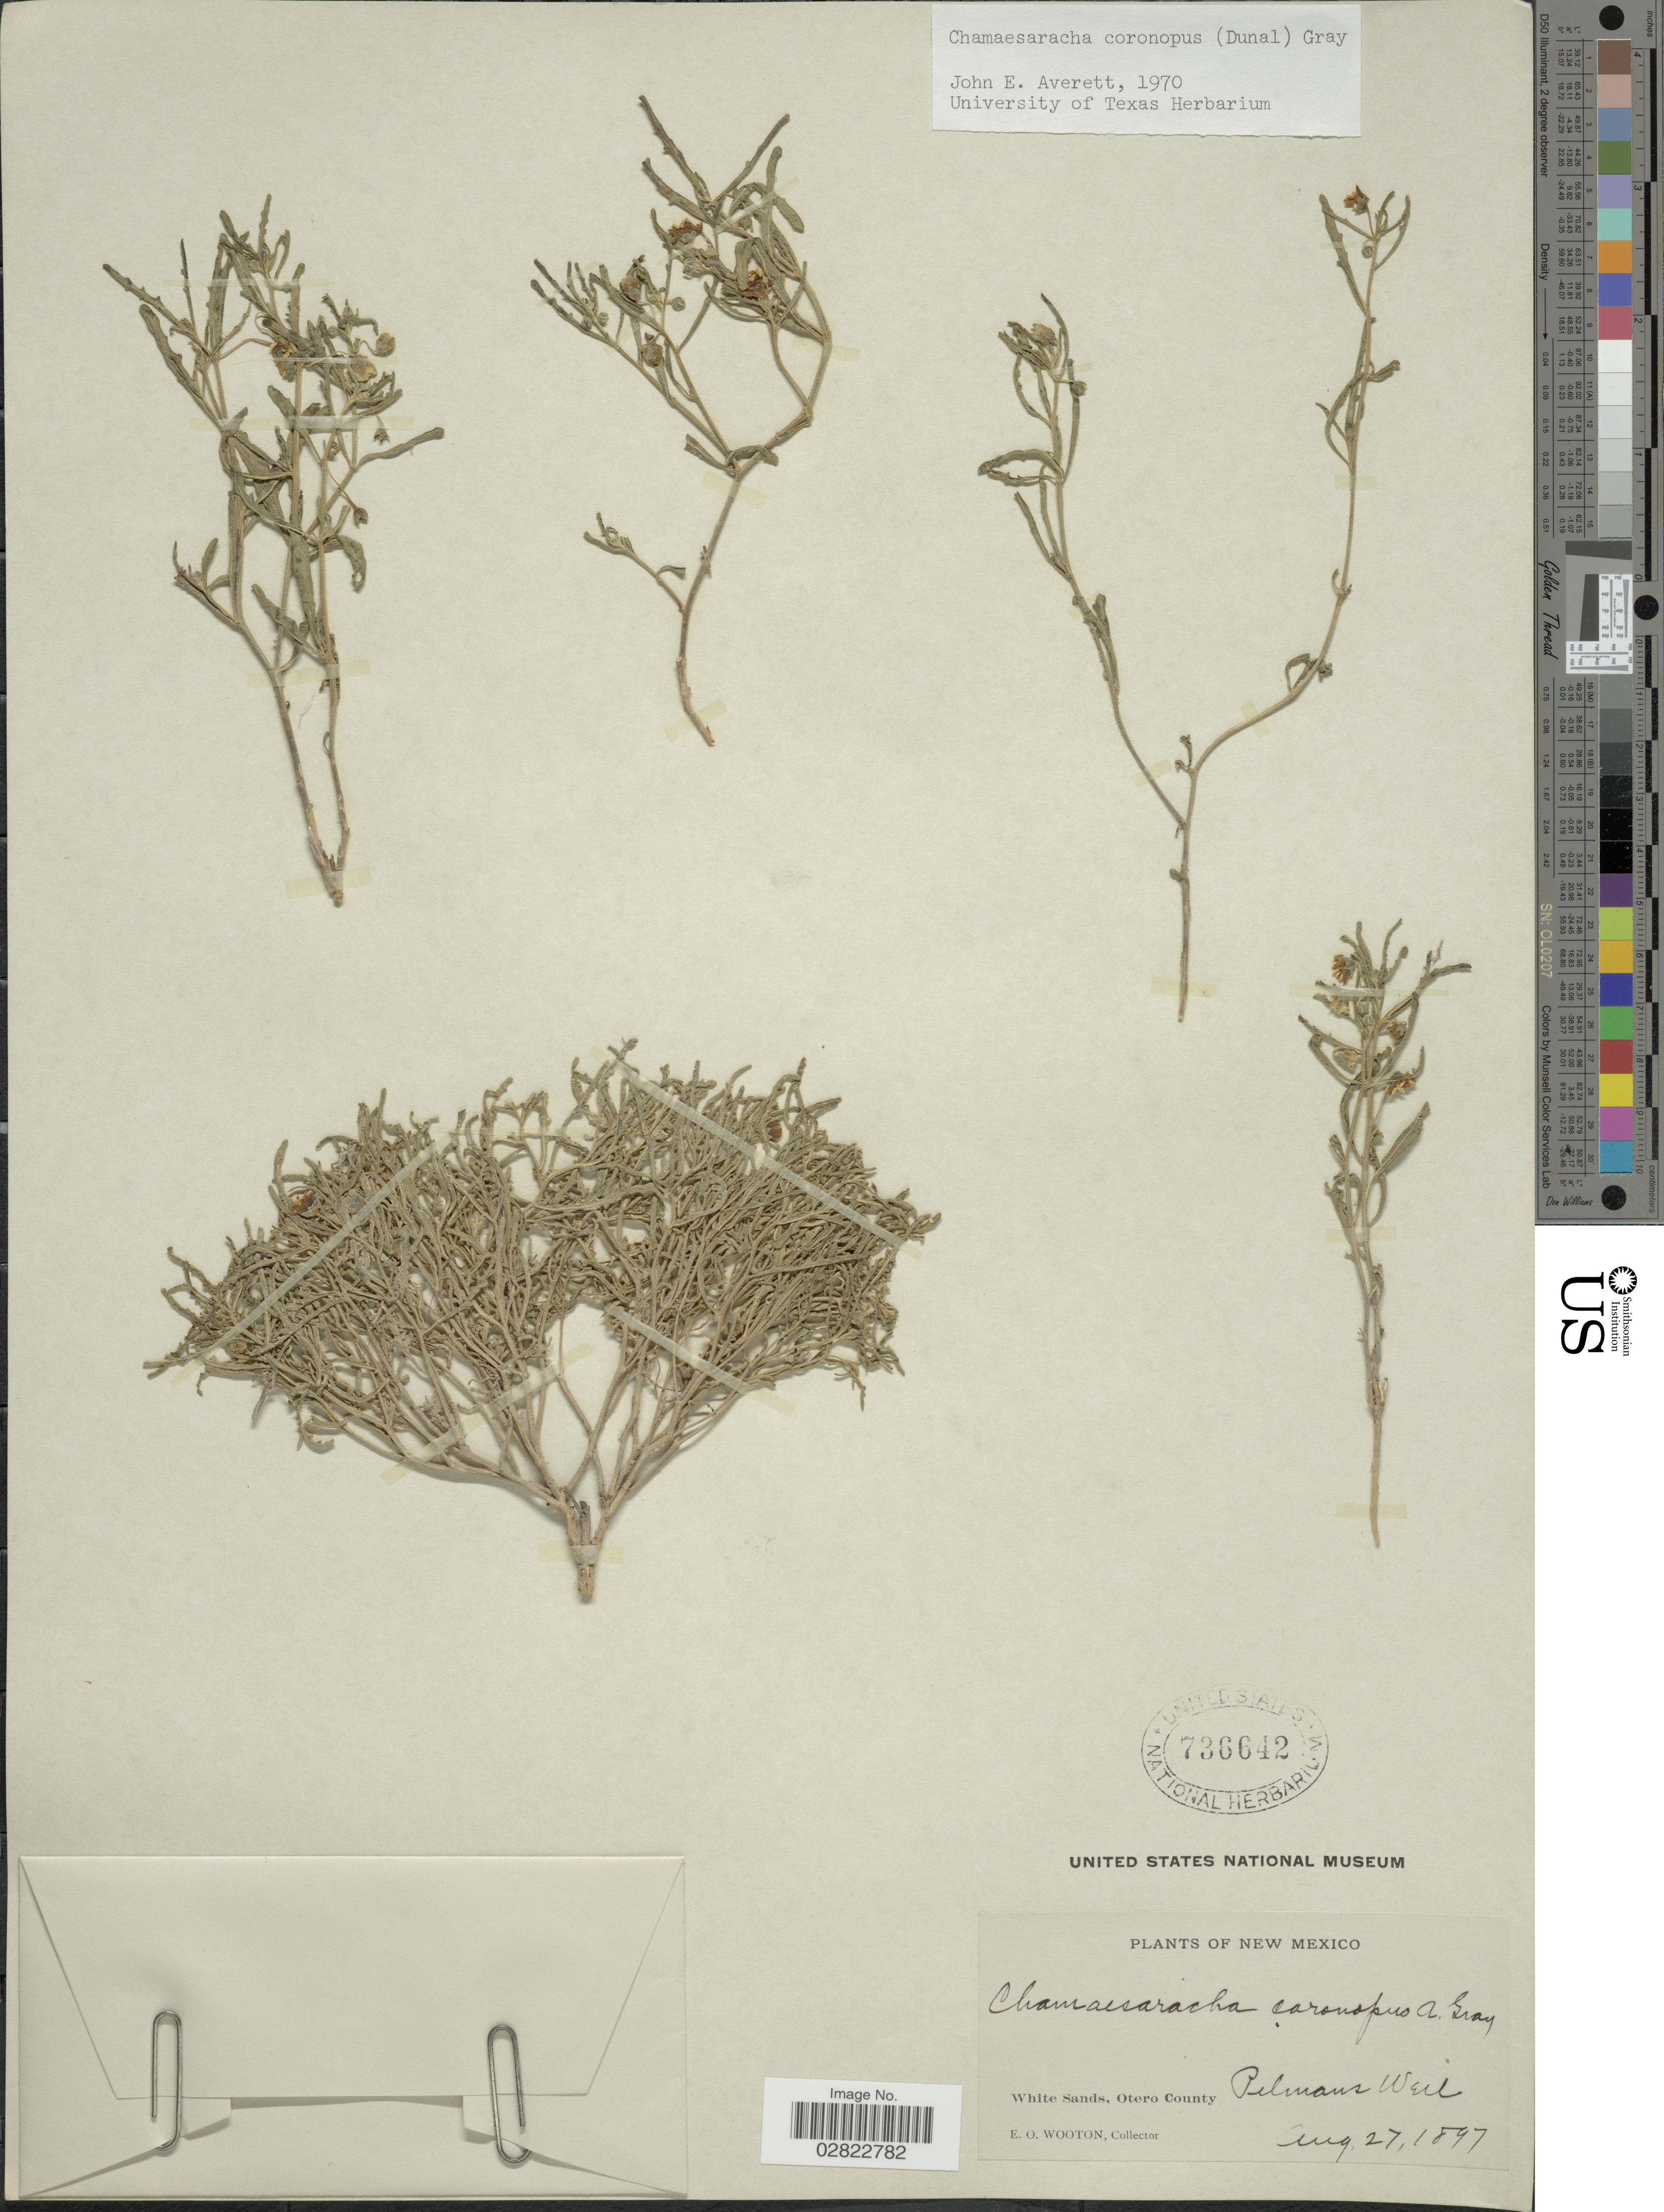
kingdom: Plantae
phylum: Tracheophyta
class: Magnoliopsida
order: Solanales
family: Solanaceae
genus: Chamaesaracha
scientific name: Chamaesaracha coronopus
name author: (Dunal) A. Gray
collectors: E. O. Wooton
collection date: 1897-08-27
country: United States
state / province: New Mexico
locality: White Sands, Otero County, Pelmans Weel.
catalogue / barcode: US 736642